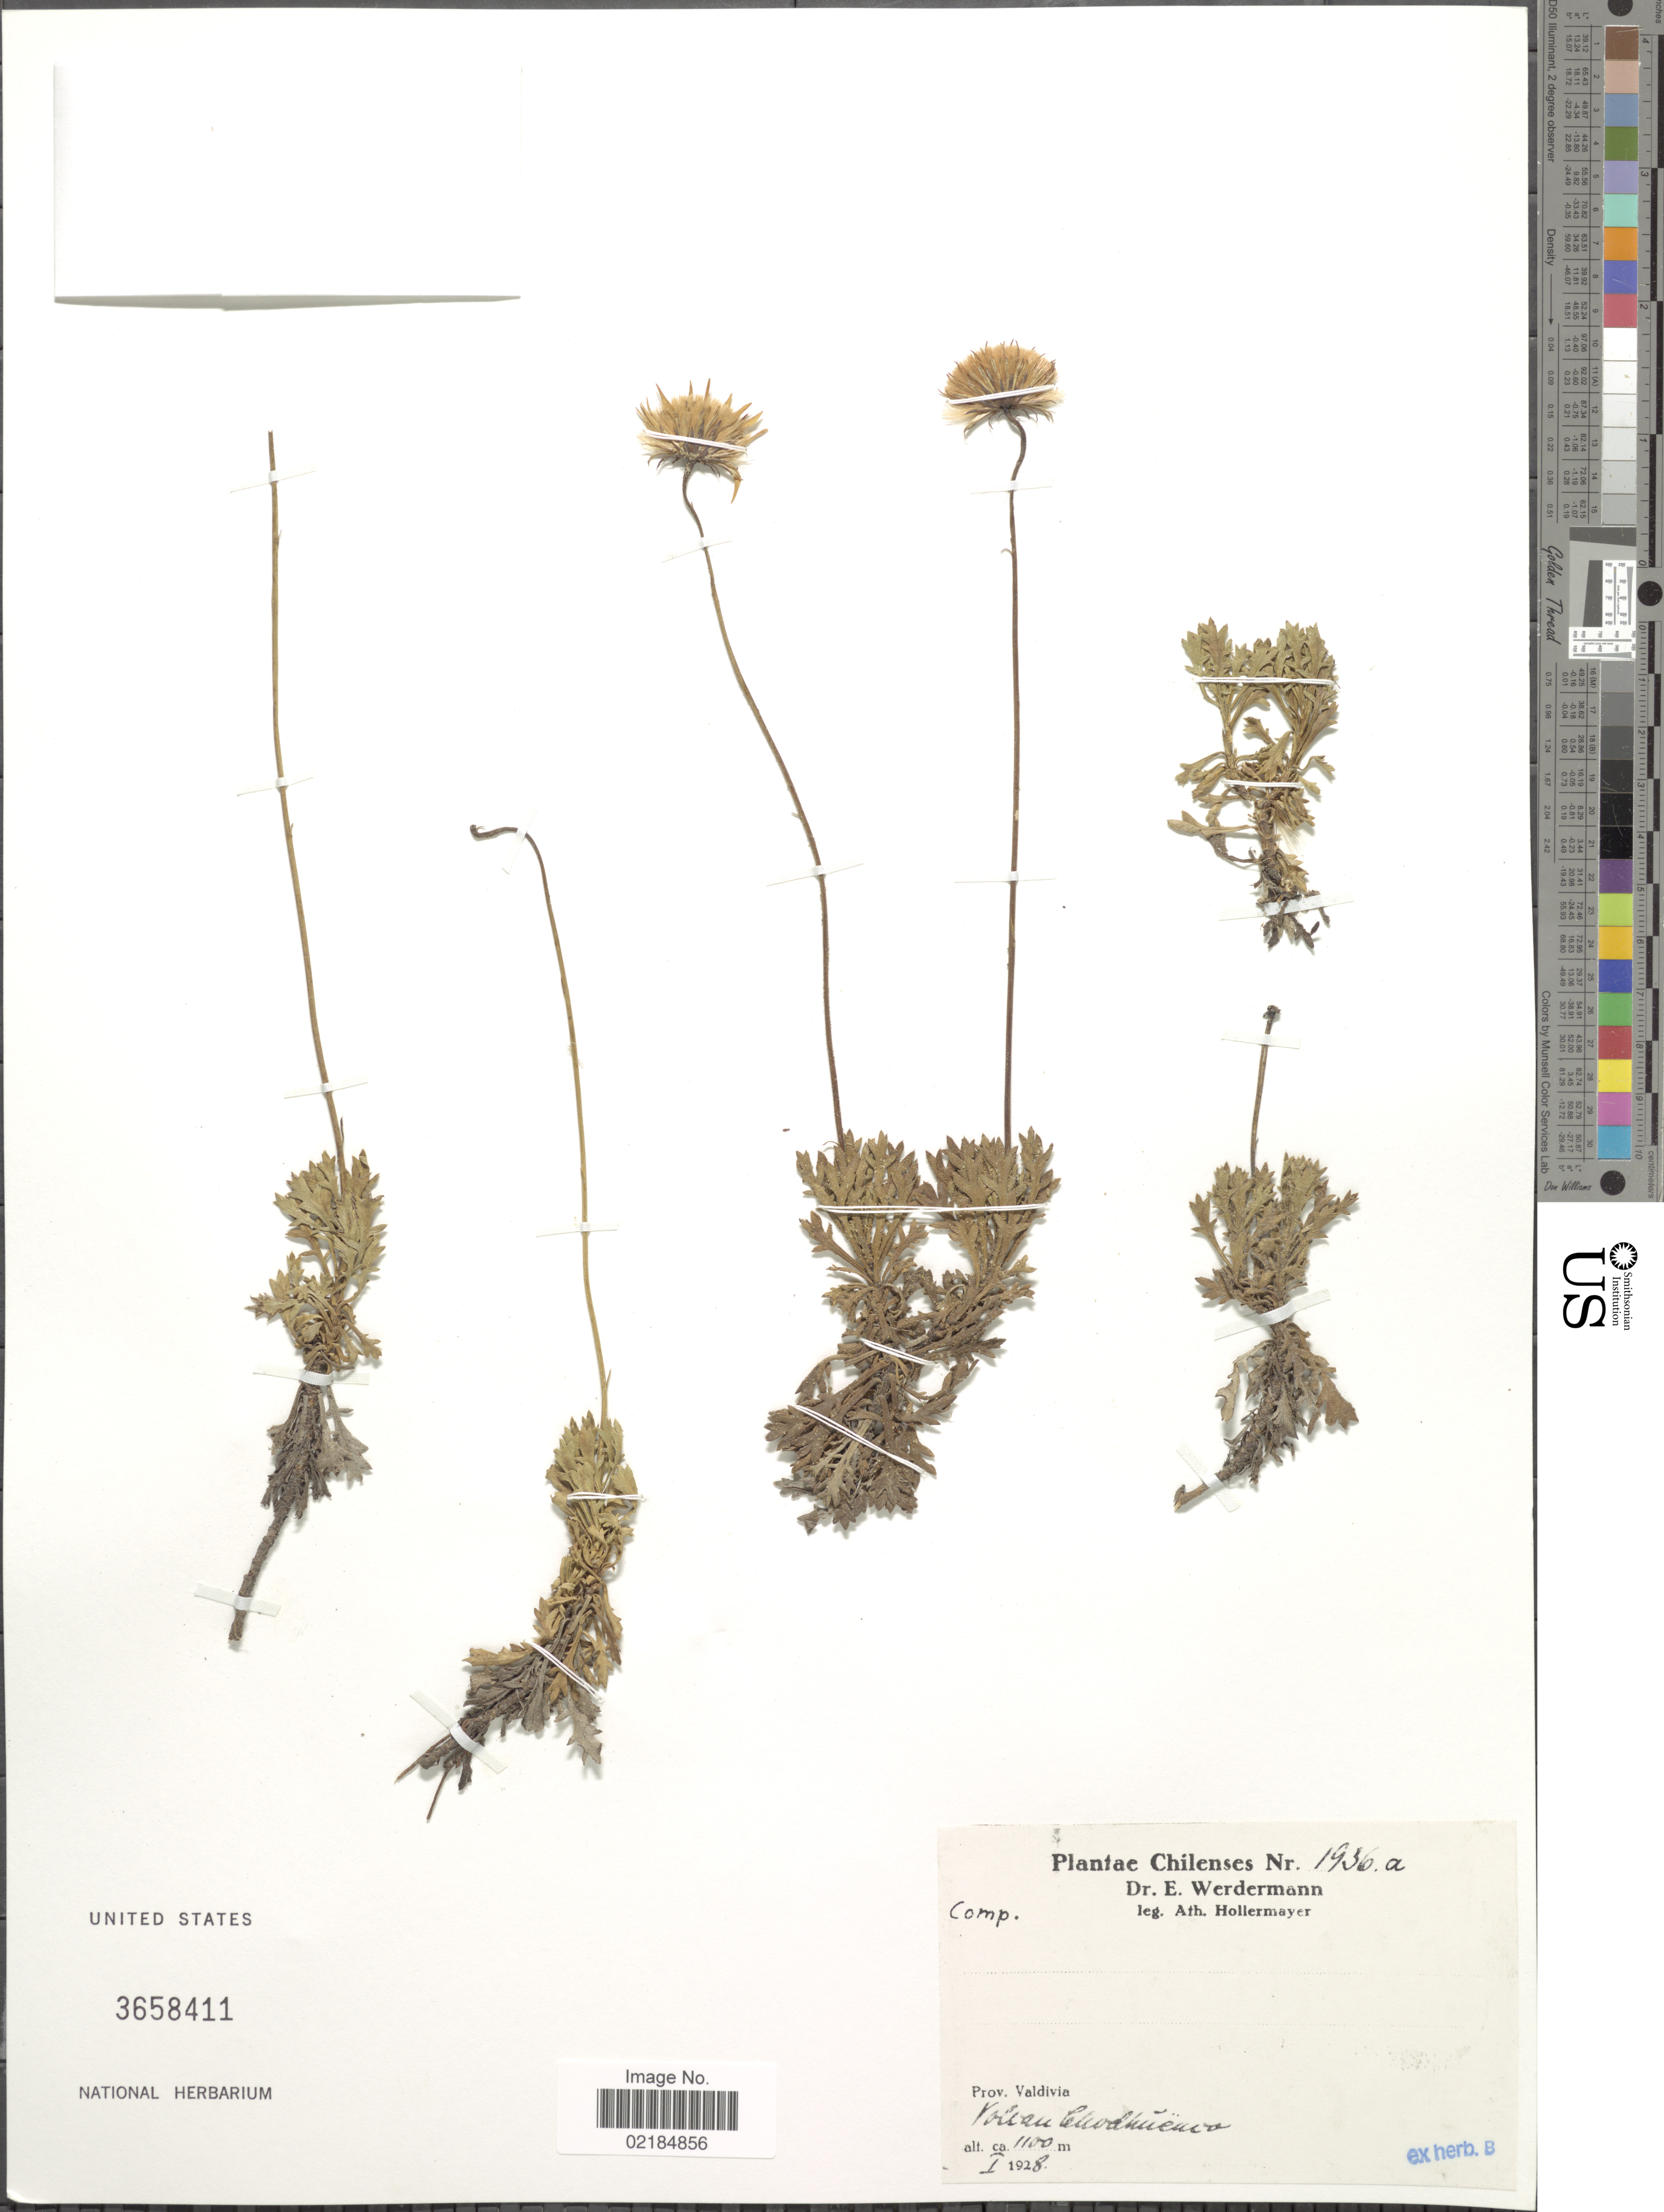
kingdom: Plantae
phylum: Tracheophyta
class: Magnoliopsida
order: Asterales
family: Asteraceae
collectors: A. Hollermayer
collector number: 1936a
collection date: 1928-01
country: Chile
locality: Chilenses. Prov. Valdivia. Volcan Chodhuenco.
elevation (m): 1100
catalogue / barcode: US 3658411